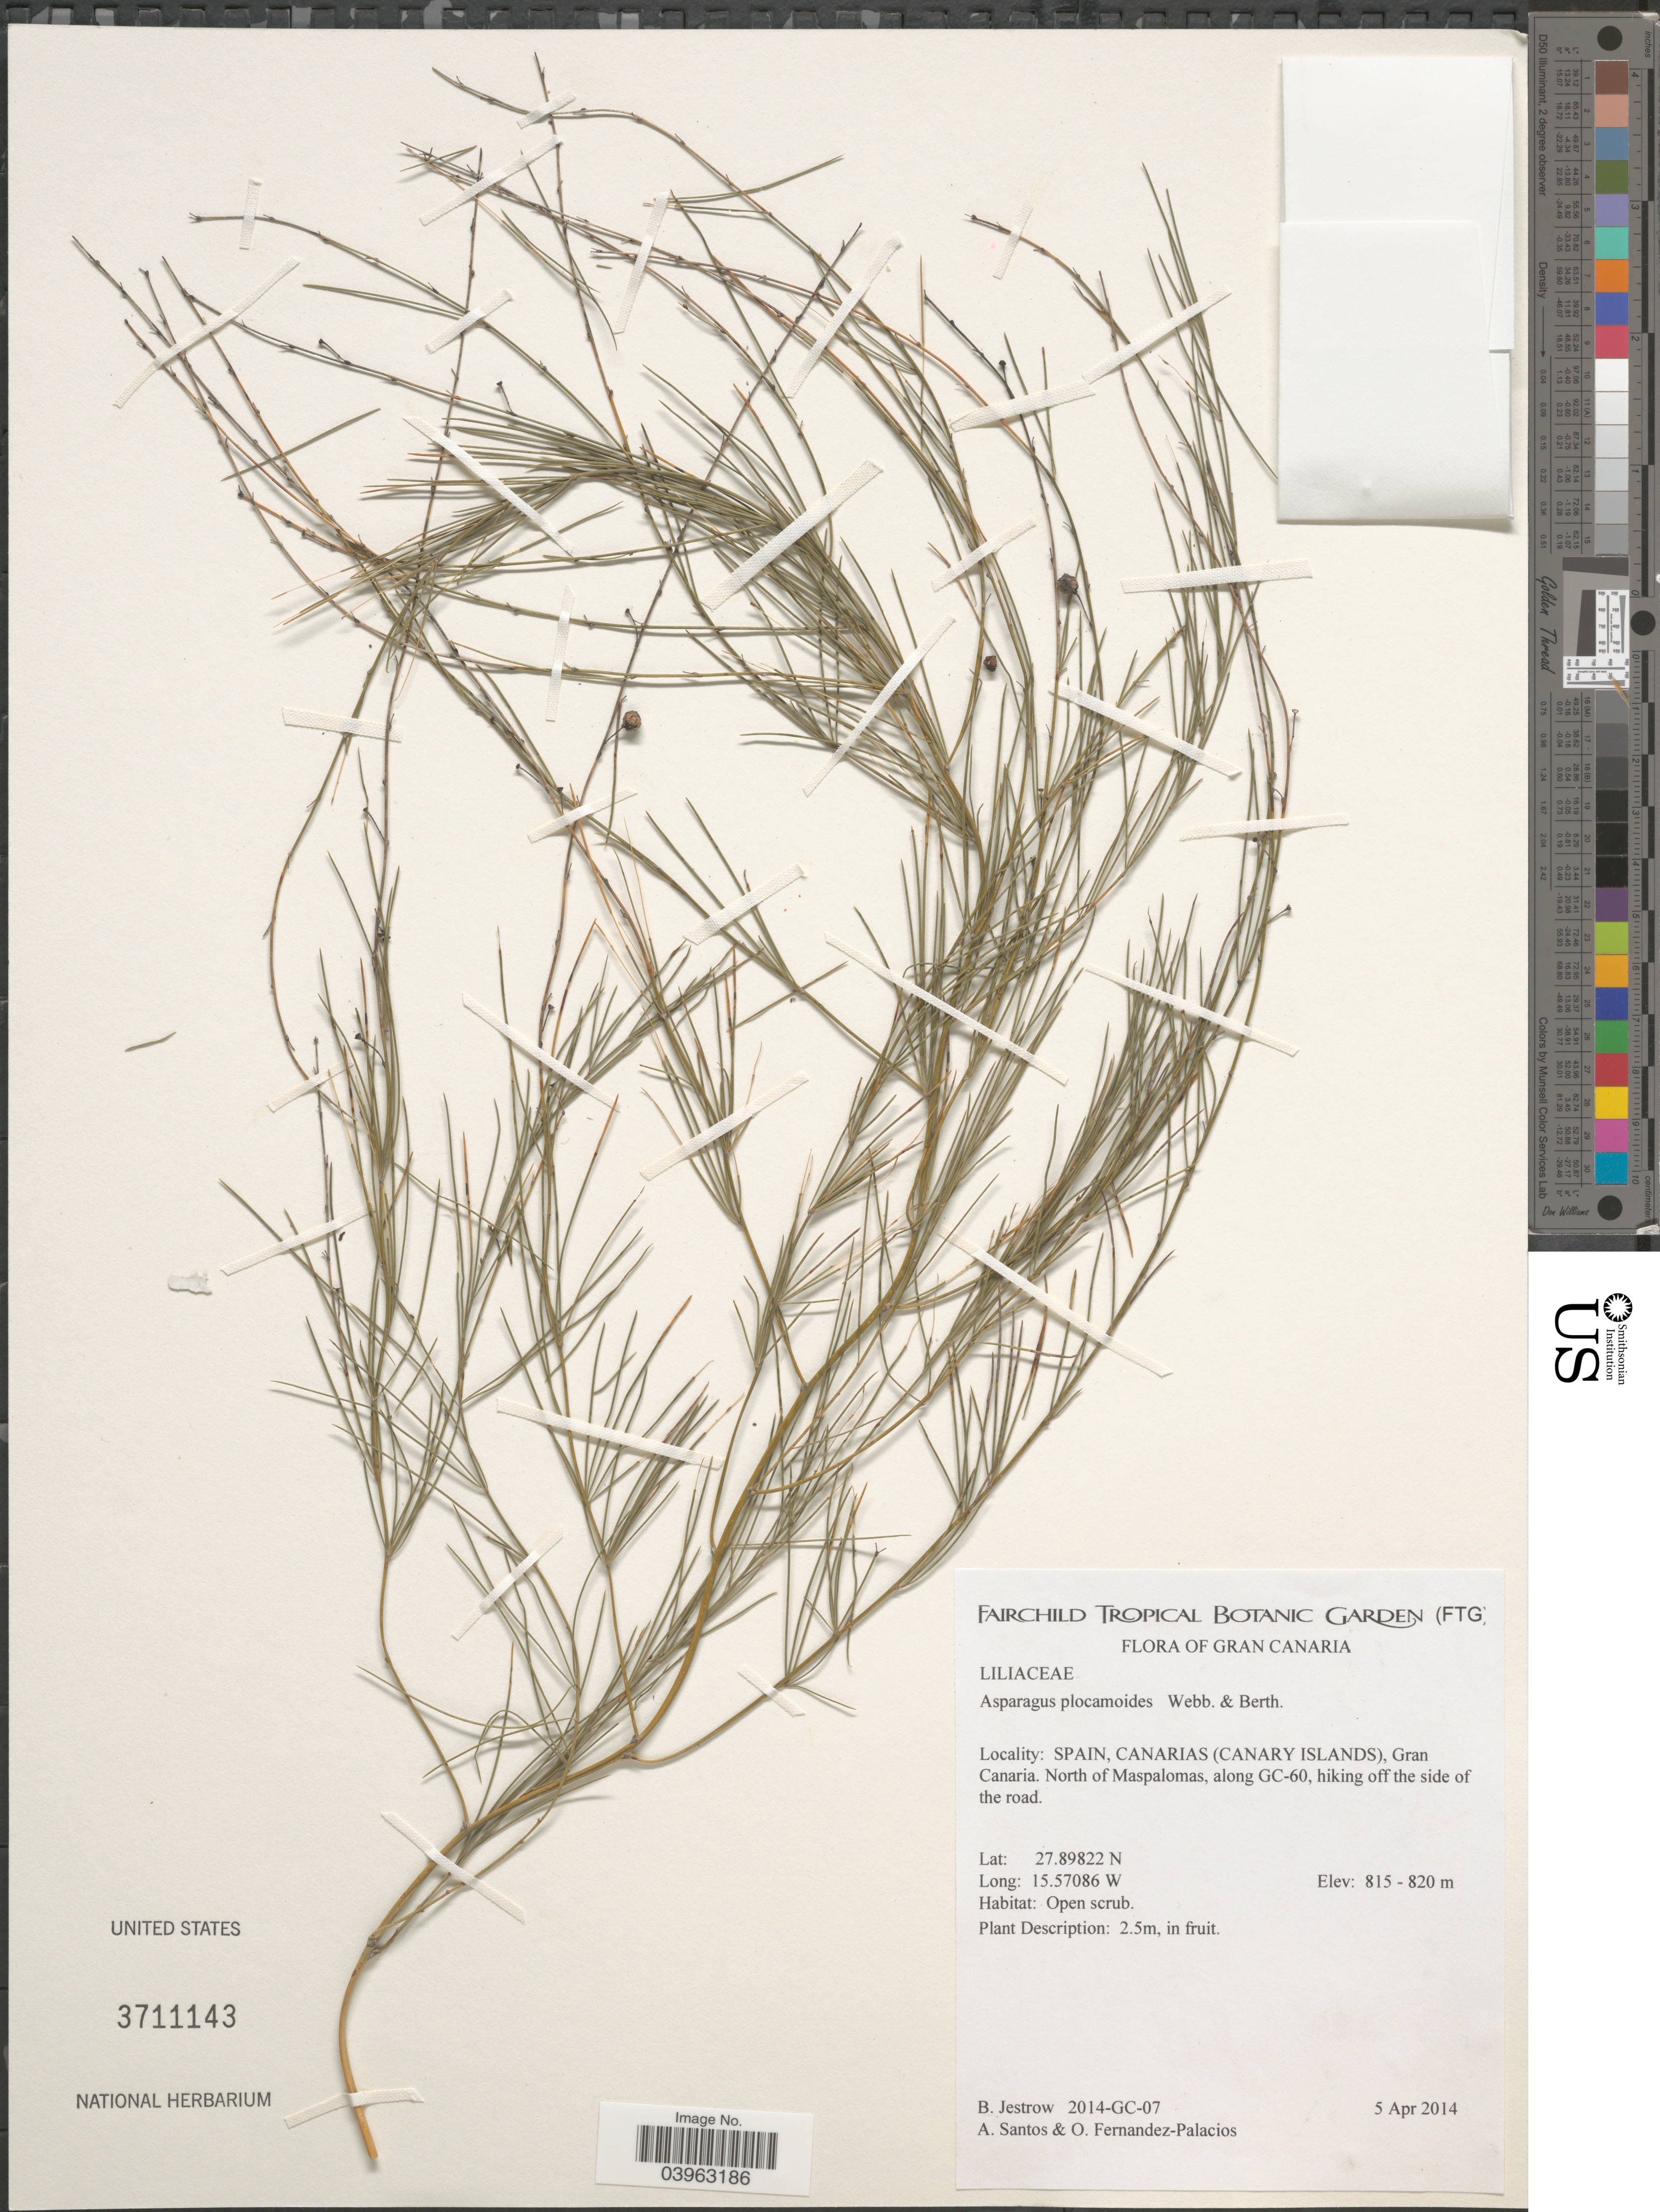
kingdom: Plantae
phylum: Tracheophyta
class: Liliopsida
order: Asparagales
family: Asparagaceae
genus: Asparagus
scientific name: Asparagus plocamoides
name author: Webb ex Svent.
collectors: B. Jestrow, A. Santos & O. Fernandez-Palacios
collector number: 2014-GC-07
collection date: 2014-04-05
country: Spain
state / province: Canarias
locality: Gran Canaria. (Canary Islands), Gran Canaria. North of Maspalomas, along GC-60.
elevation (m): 815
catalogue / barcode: US 3711143